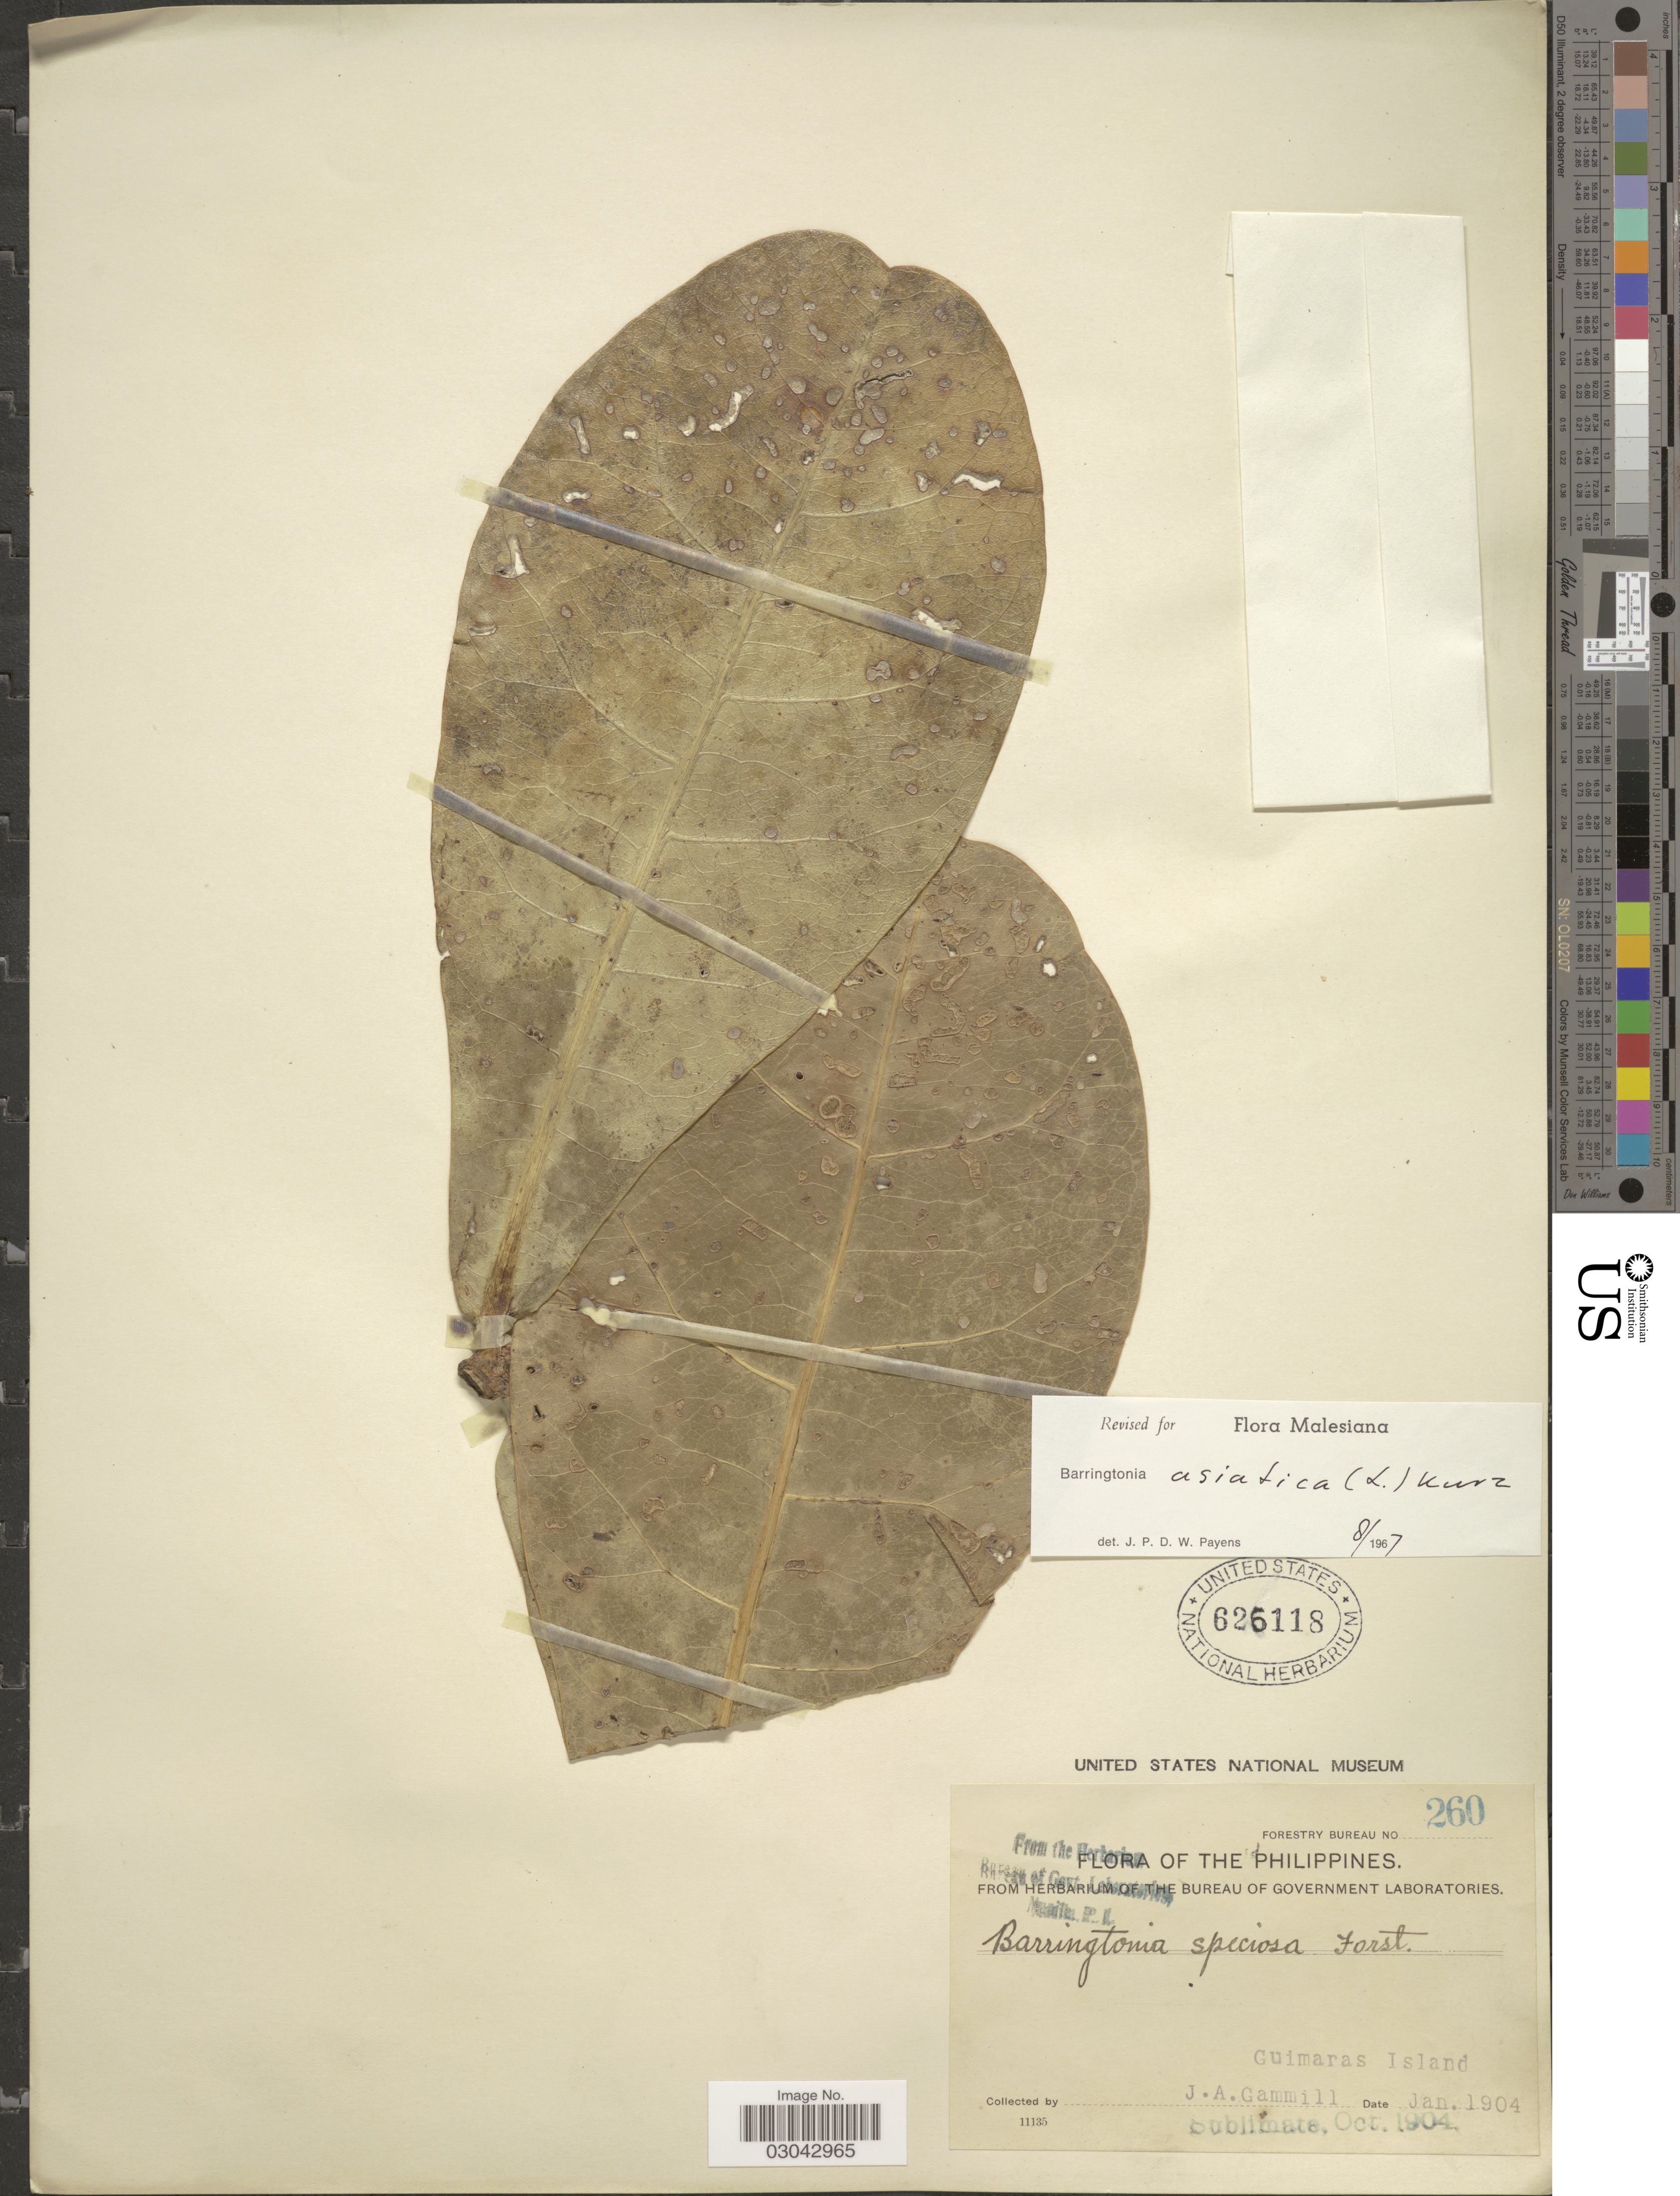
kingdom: Plantae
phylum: Tracheophyta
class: Magnoliopsida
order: Ericales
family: Lecythidaceae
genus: Barringtonia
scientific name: Barringtonia asiatica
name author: (L.) Kurz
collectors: J. Gammill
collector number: Forestry Bureau 260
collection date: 1904-01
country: Philippines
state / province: Western Visayas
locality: Guimaras Island.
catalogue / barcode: US 626118